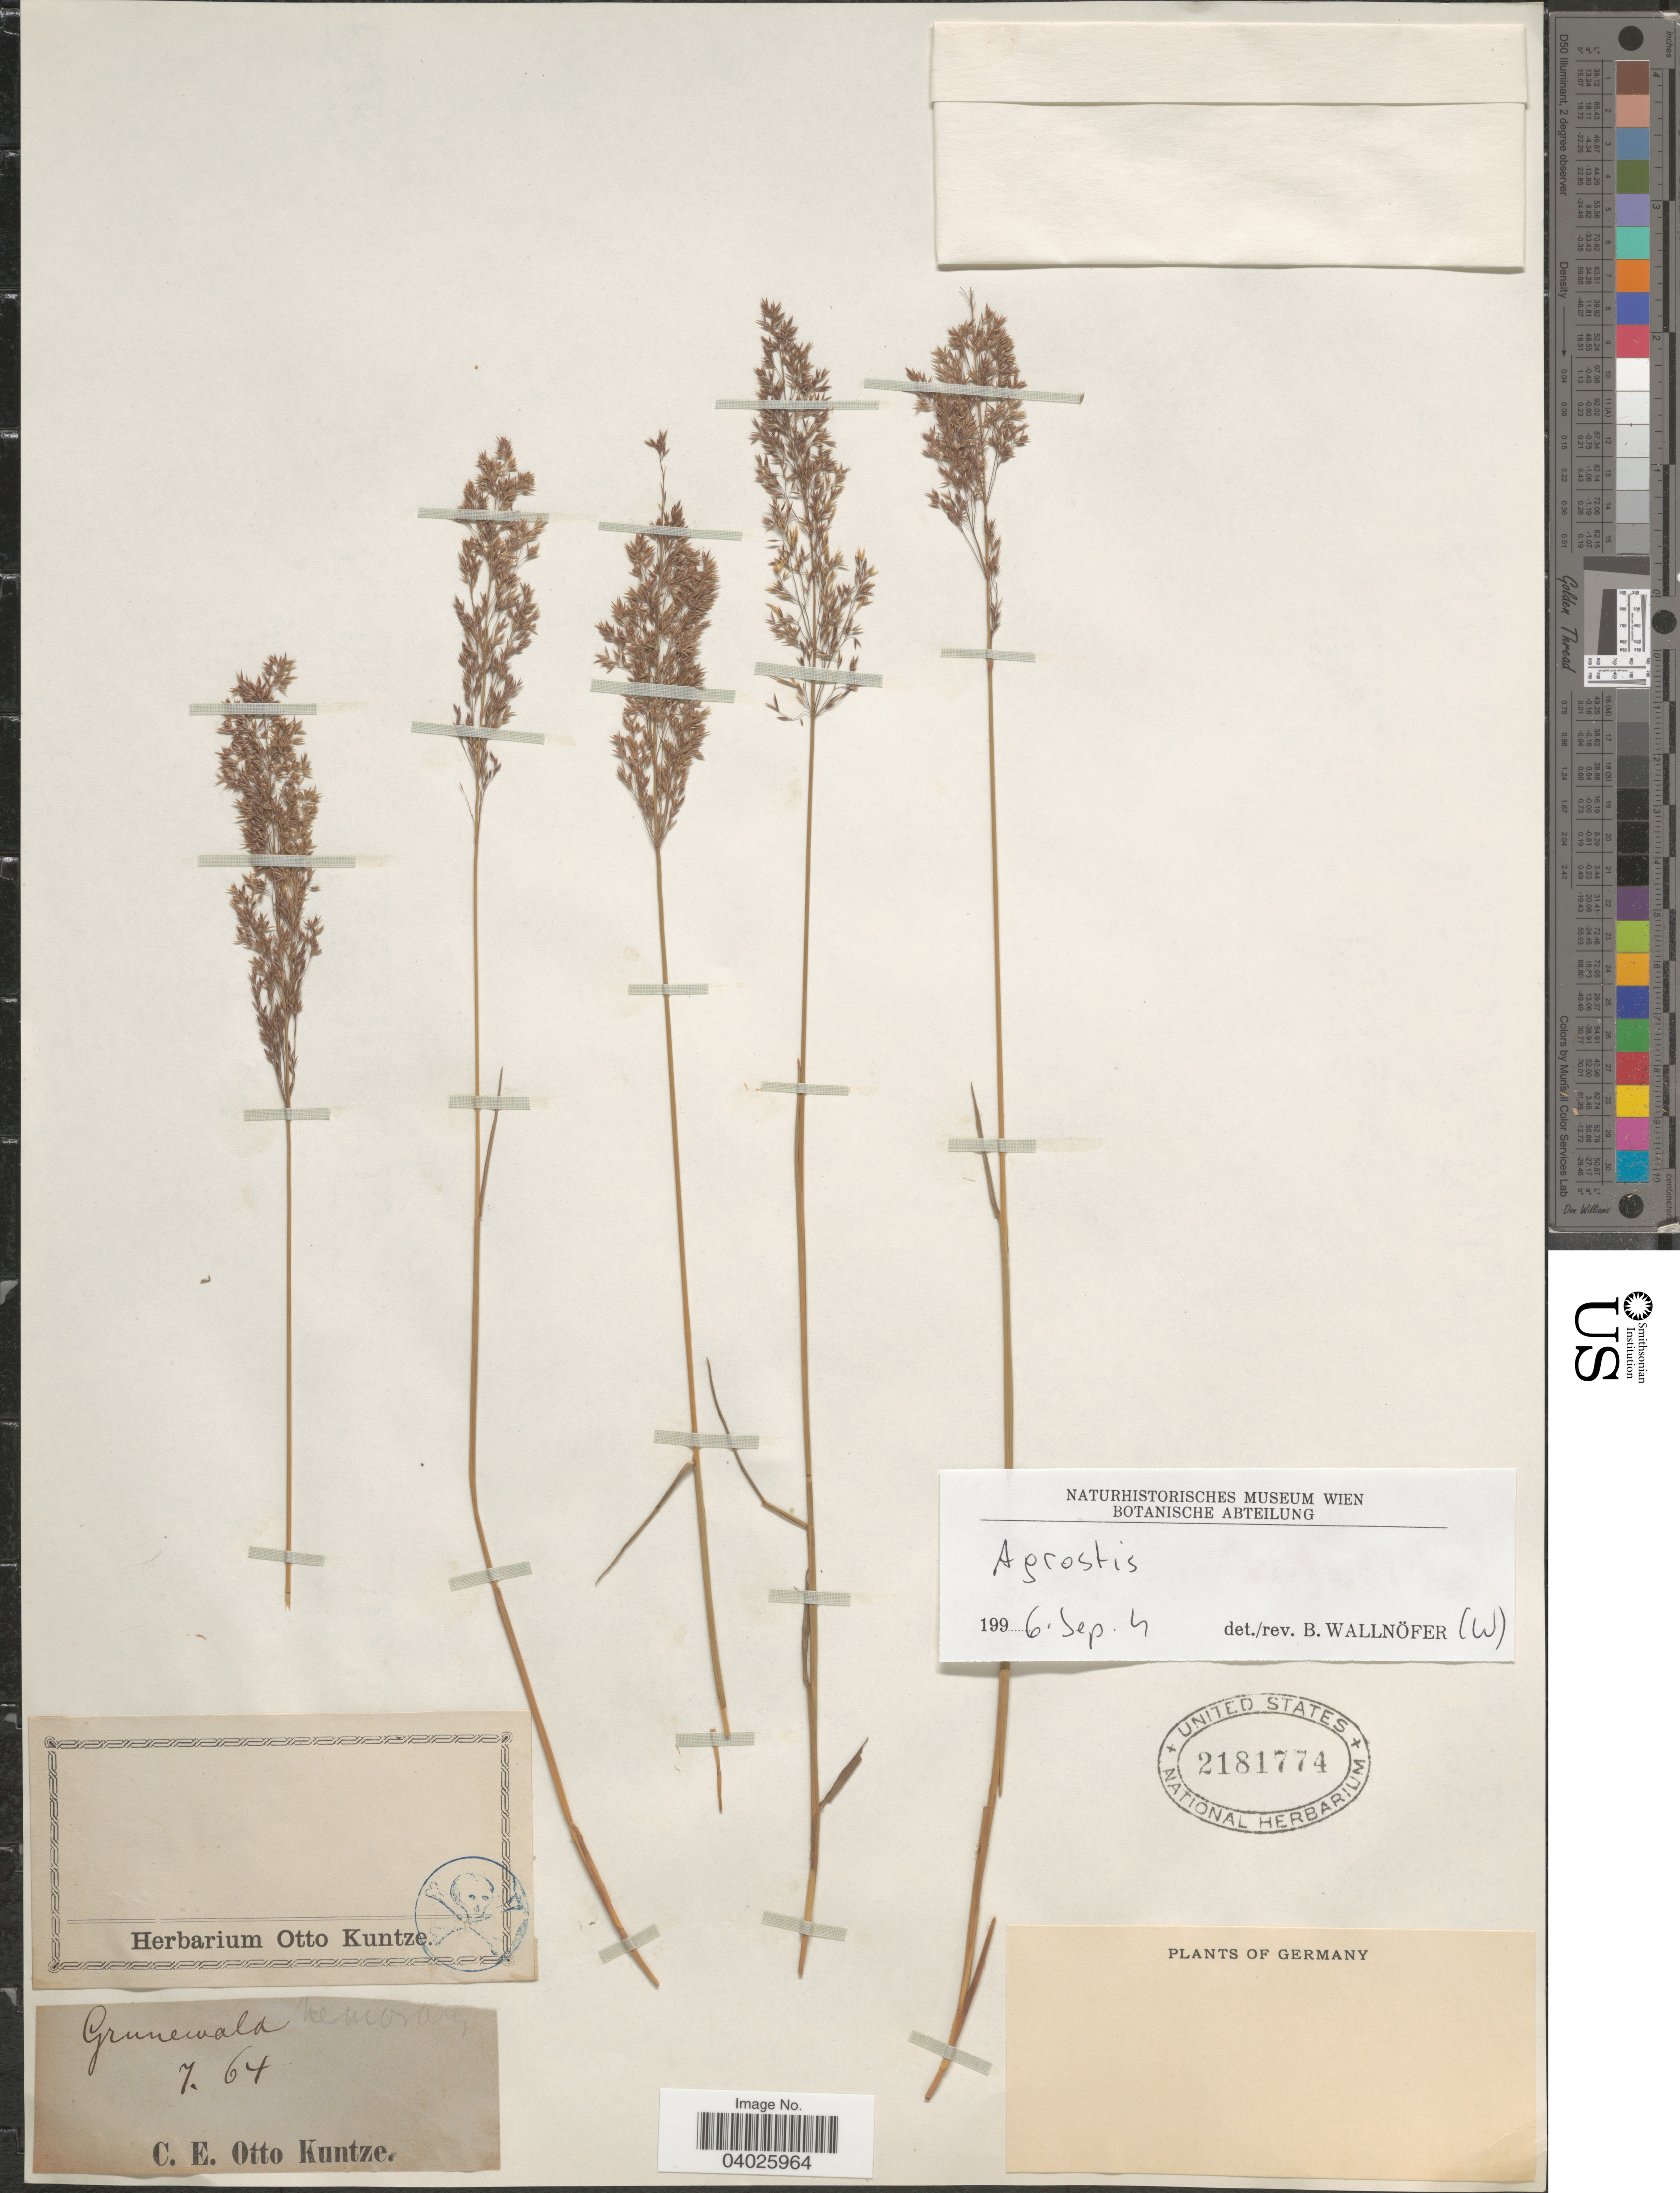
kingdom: Plantae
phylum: Tracheophyta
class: Liliopsida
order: Poales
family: Poaceae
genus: Agrostis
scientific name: Agrostis sp.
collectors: C.E.O. Kuntze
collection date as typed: Transcribed d/m/y: /7/64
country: Germany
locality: Grunewald.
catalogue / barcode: US 2181774